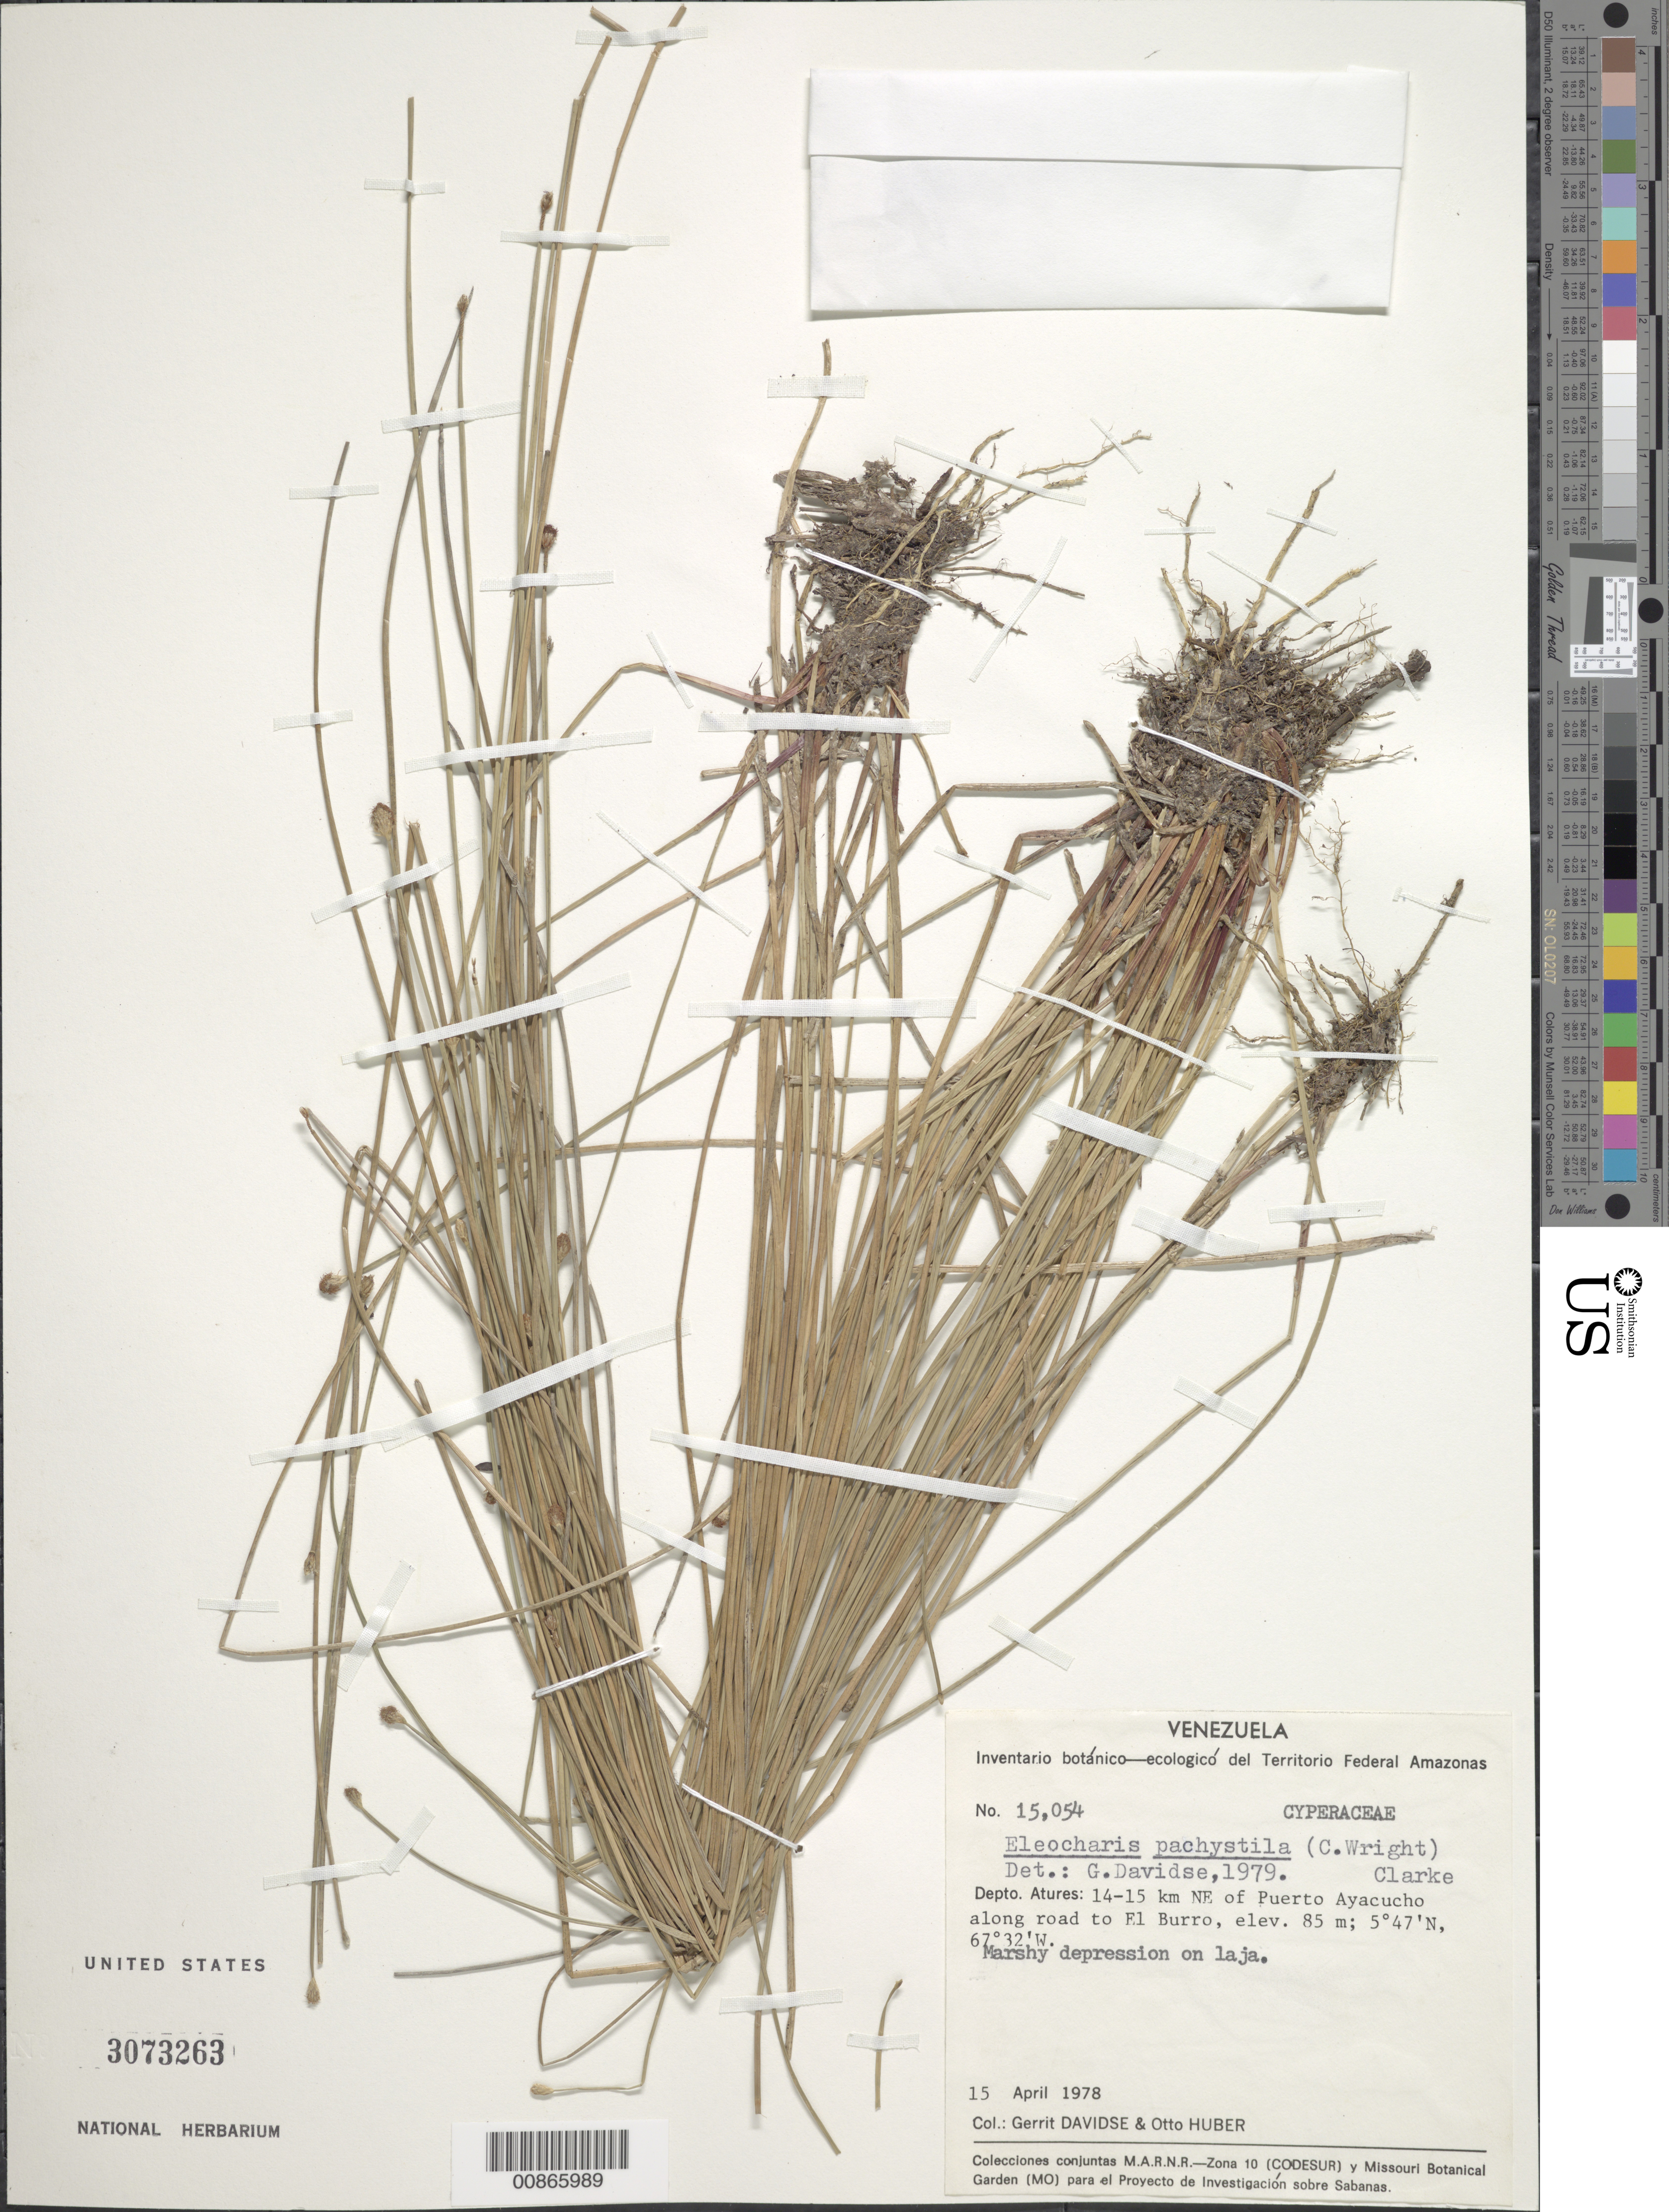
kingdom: Plantae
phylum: Tracheophyta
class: Liliopsida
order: Poales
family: Cyperaceae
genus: Eleocharis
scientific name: Eleocharis pachystyla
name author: (C. Wright) C.B. Clarke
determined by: Davidse, Gerrit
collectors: G. Davidse & O. Huber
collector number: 15054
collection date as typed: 15-Apr-78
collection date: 1978-04-15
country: Venezuela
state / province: Amazonas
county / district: Atures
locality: Puerto Ayacucho, 14-15 km NE of on road to El Burro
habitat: Marshy depression on laja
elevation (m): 85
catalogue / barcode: US 3073263